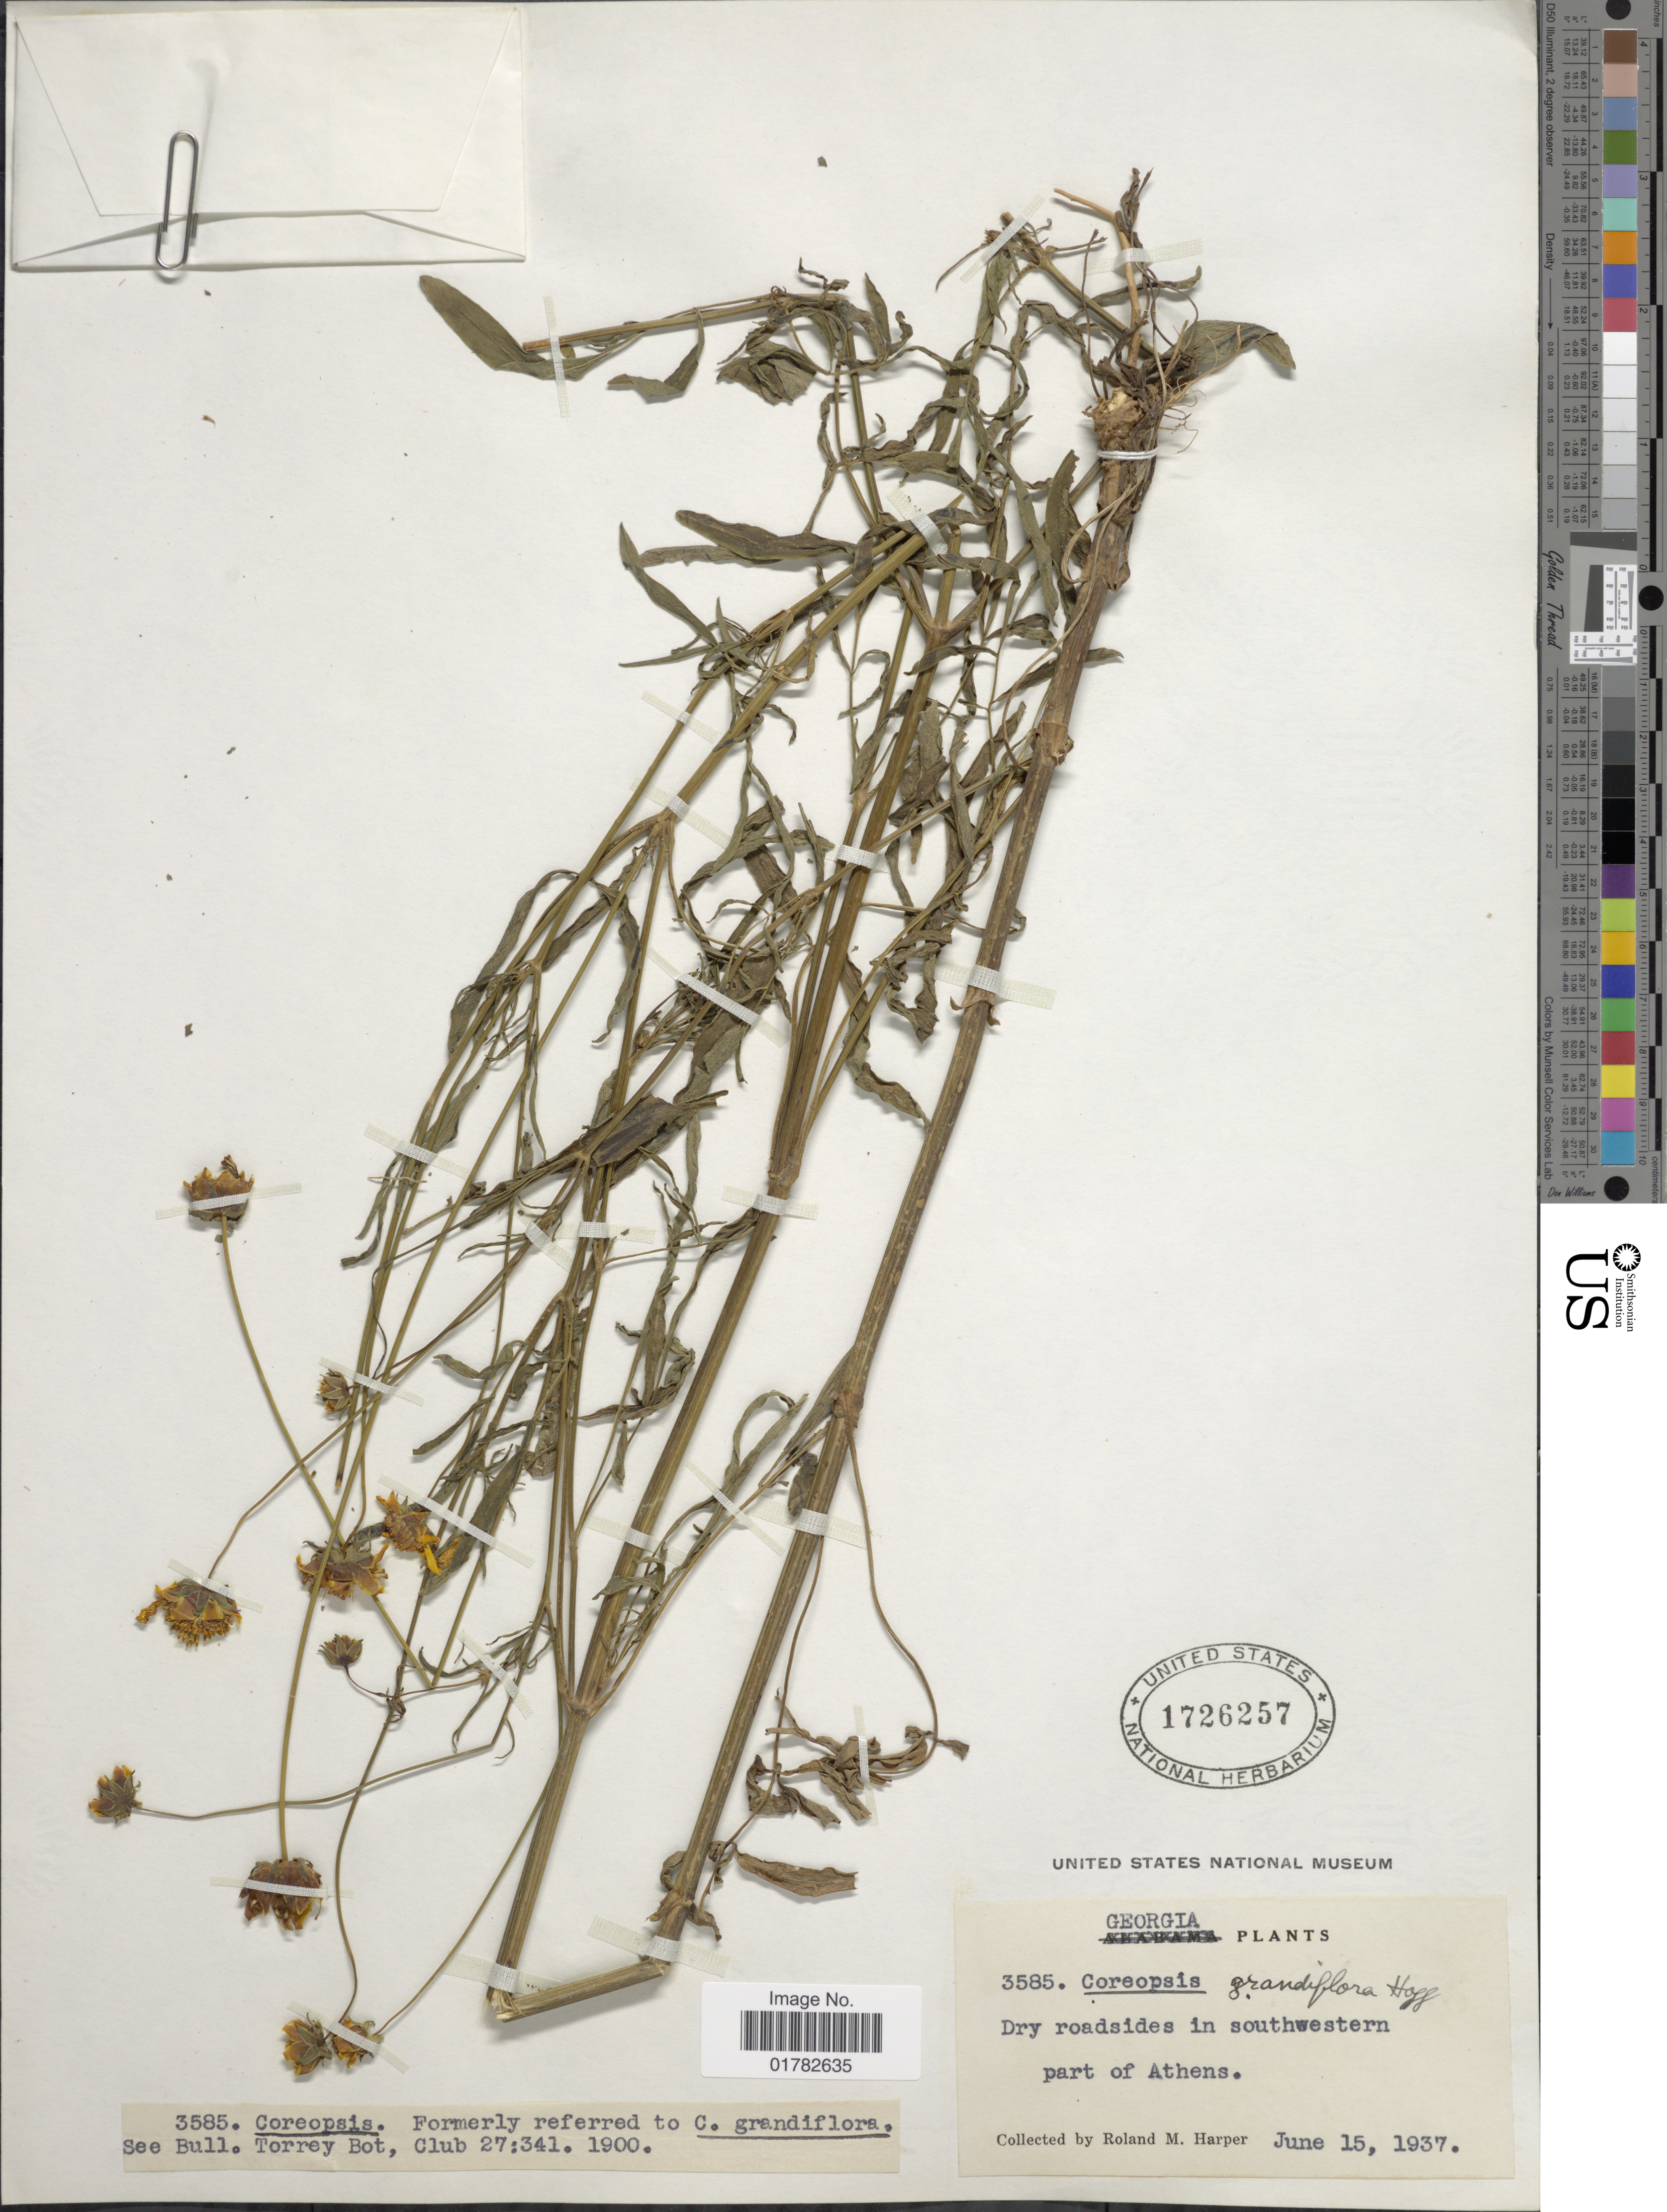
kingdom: Plantae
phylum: Tracheophyta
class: Magnoliopsida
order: Asterales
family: Asteraceae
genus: Coreopsis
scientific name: Coreopsis grandiflora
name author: Nutt.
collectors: R. M. Harper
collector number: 3585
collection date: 1937-06-15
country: United States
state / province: Georgia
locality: Dry roadside in southwestern part of Athens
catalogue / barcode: US 1726257